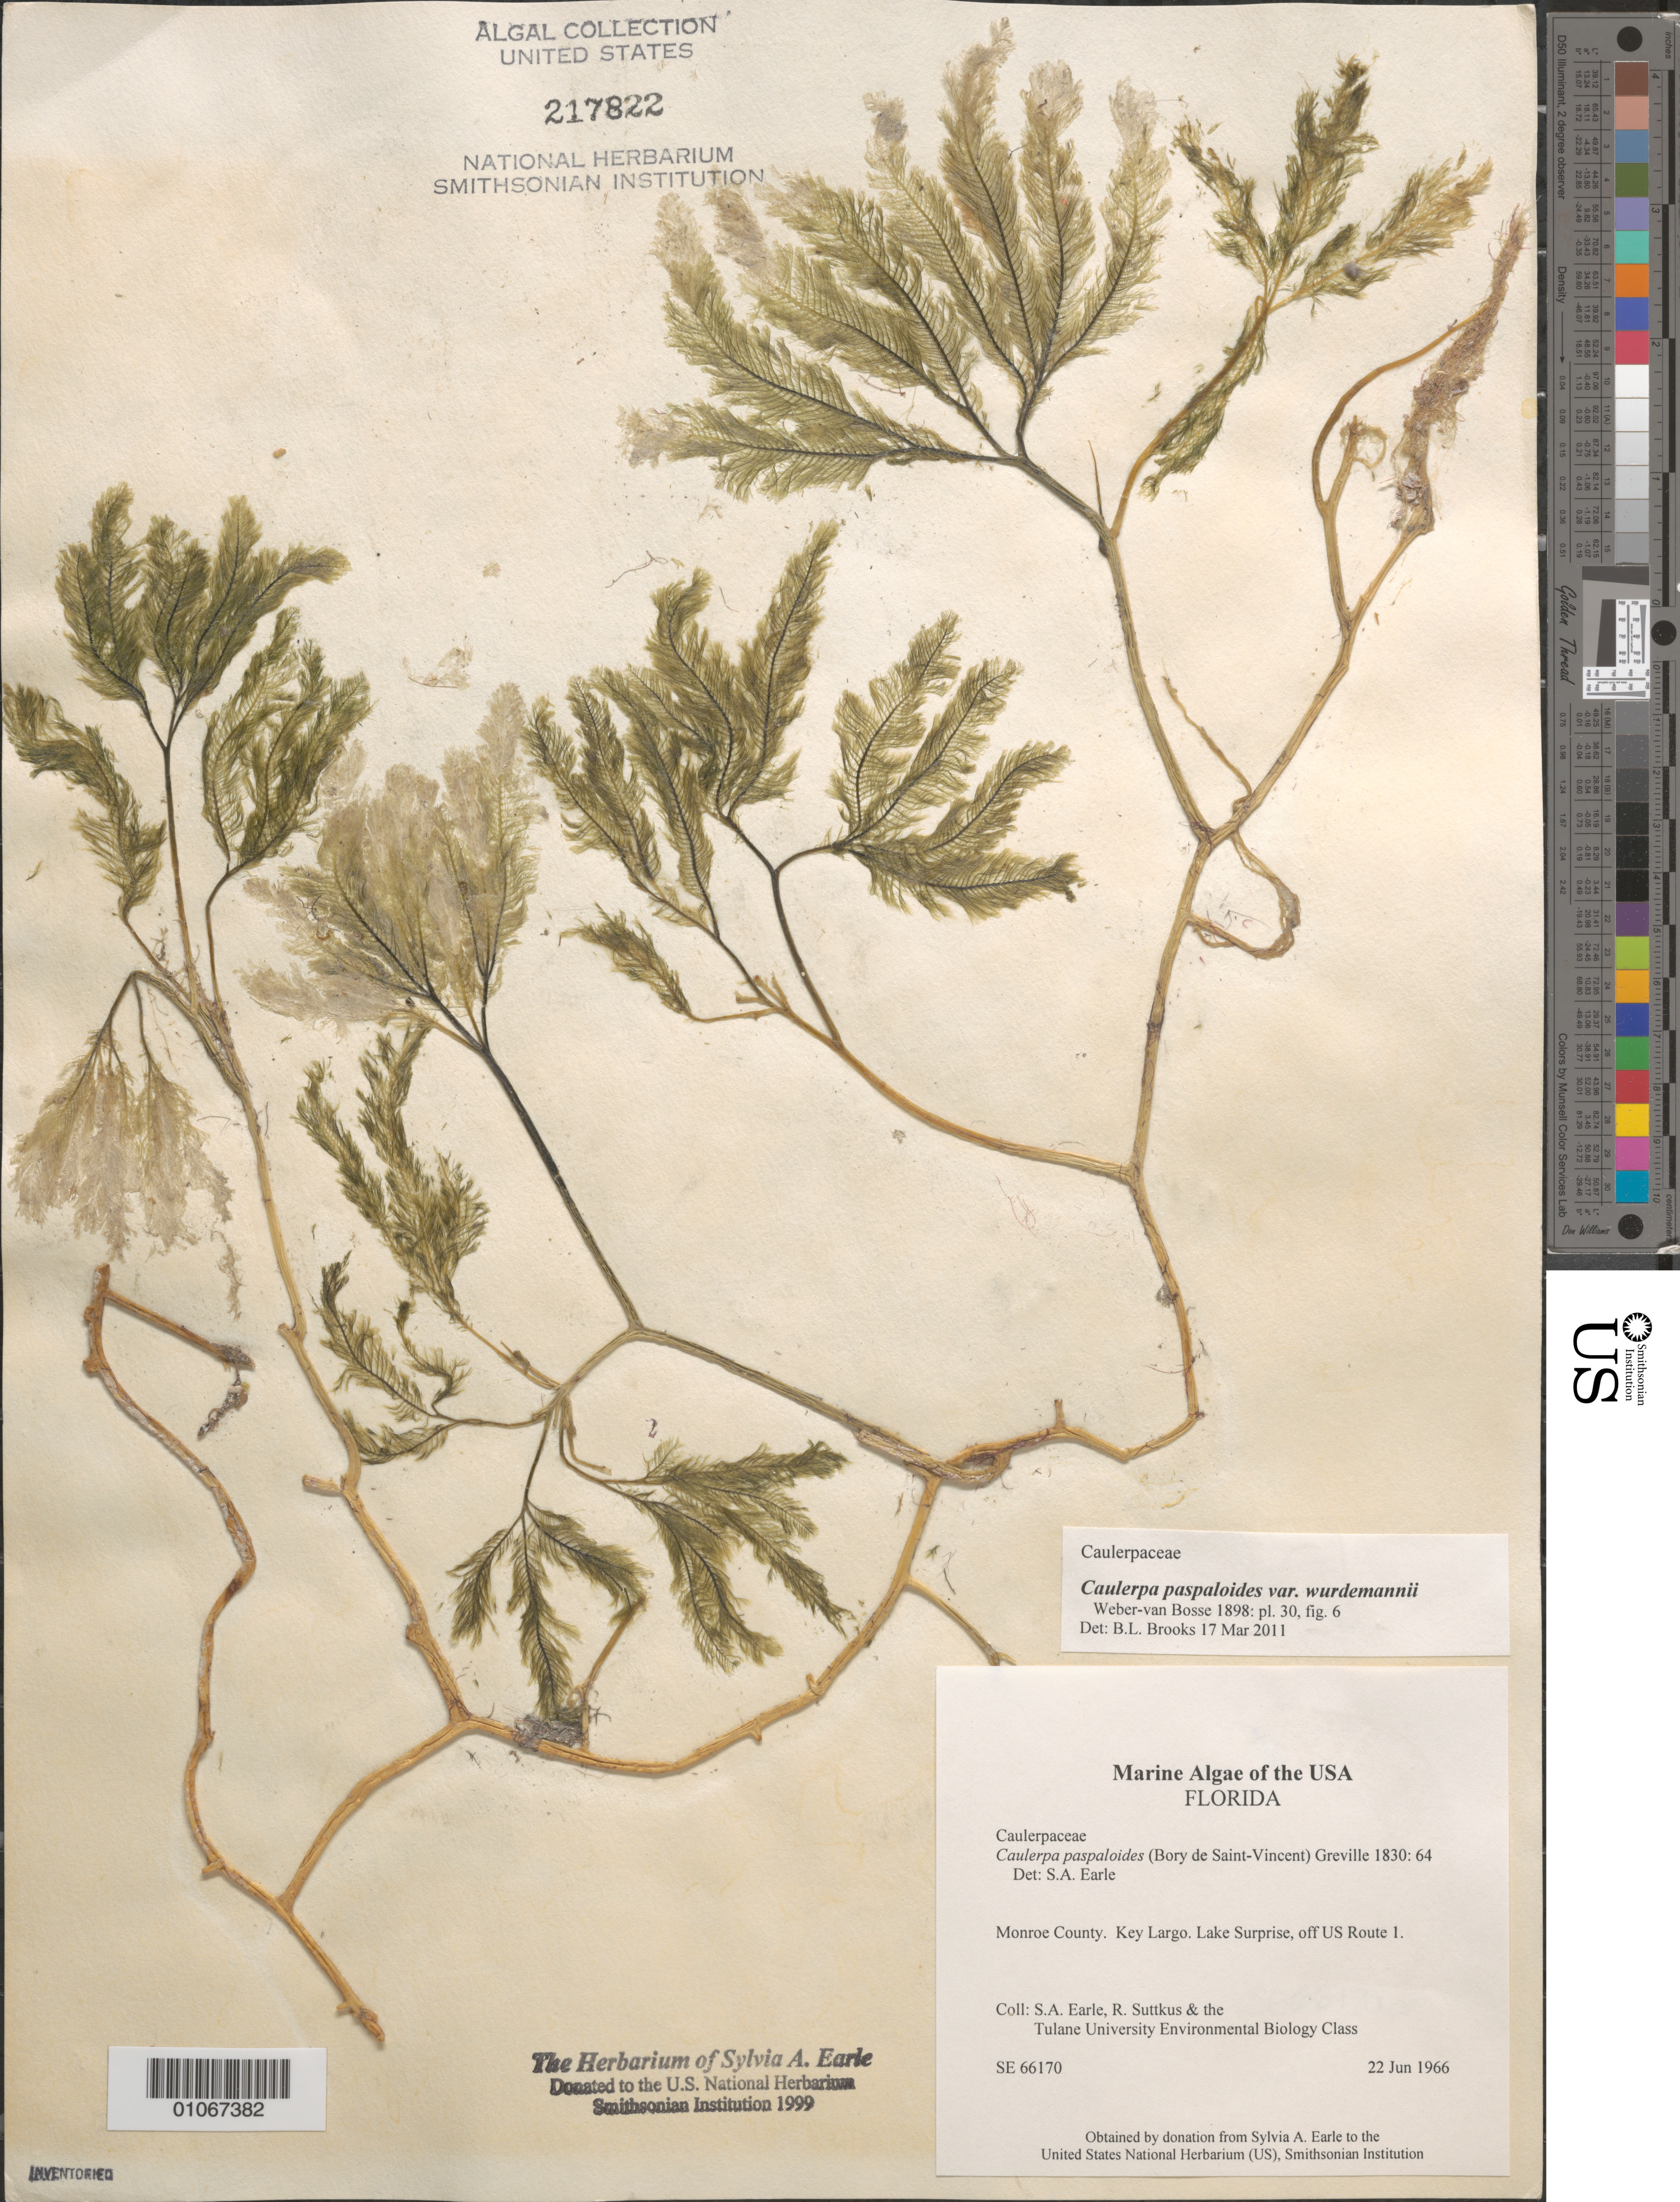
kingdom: Plantae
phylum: Chlorophyta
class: Ulvophyceae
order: Bryopsidales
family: Caulerpaceae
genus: Caulerpa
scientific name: Caulerpa paspaloides var. wurdemannii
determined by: Brooks, B. L., (BOT), Smithsonian Institution - National Museum of Natural History (UNITED STATES)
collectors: S. A. Earle, R. Suttkus & Tulane Univ. Env. Biol. Class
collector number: SE 66170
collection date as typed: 22 Jun 1966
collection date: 1966-06-22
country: United States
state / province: Florida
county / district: Monroe County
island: Key Largo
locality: Lake Surprise, off US Route 1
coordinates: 25 10.7'N, 80 22.7'W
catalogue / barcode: US 217822